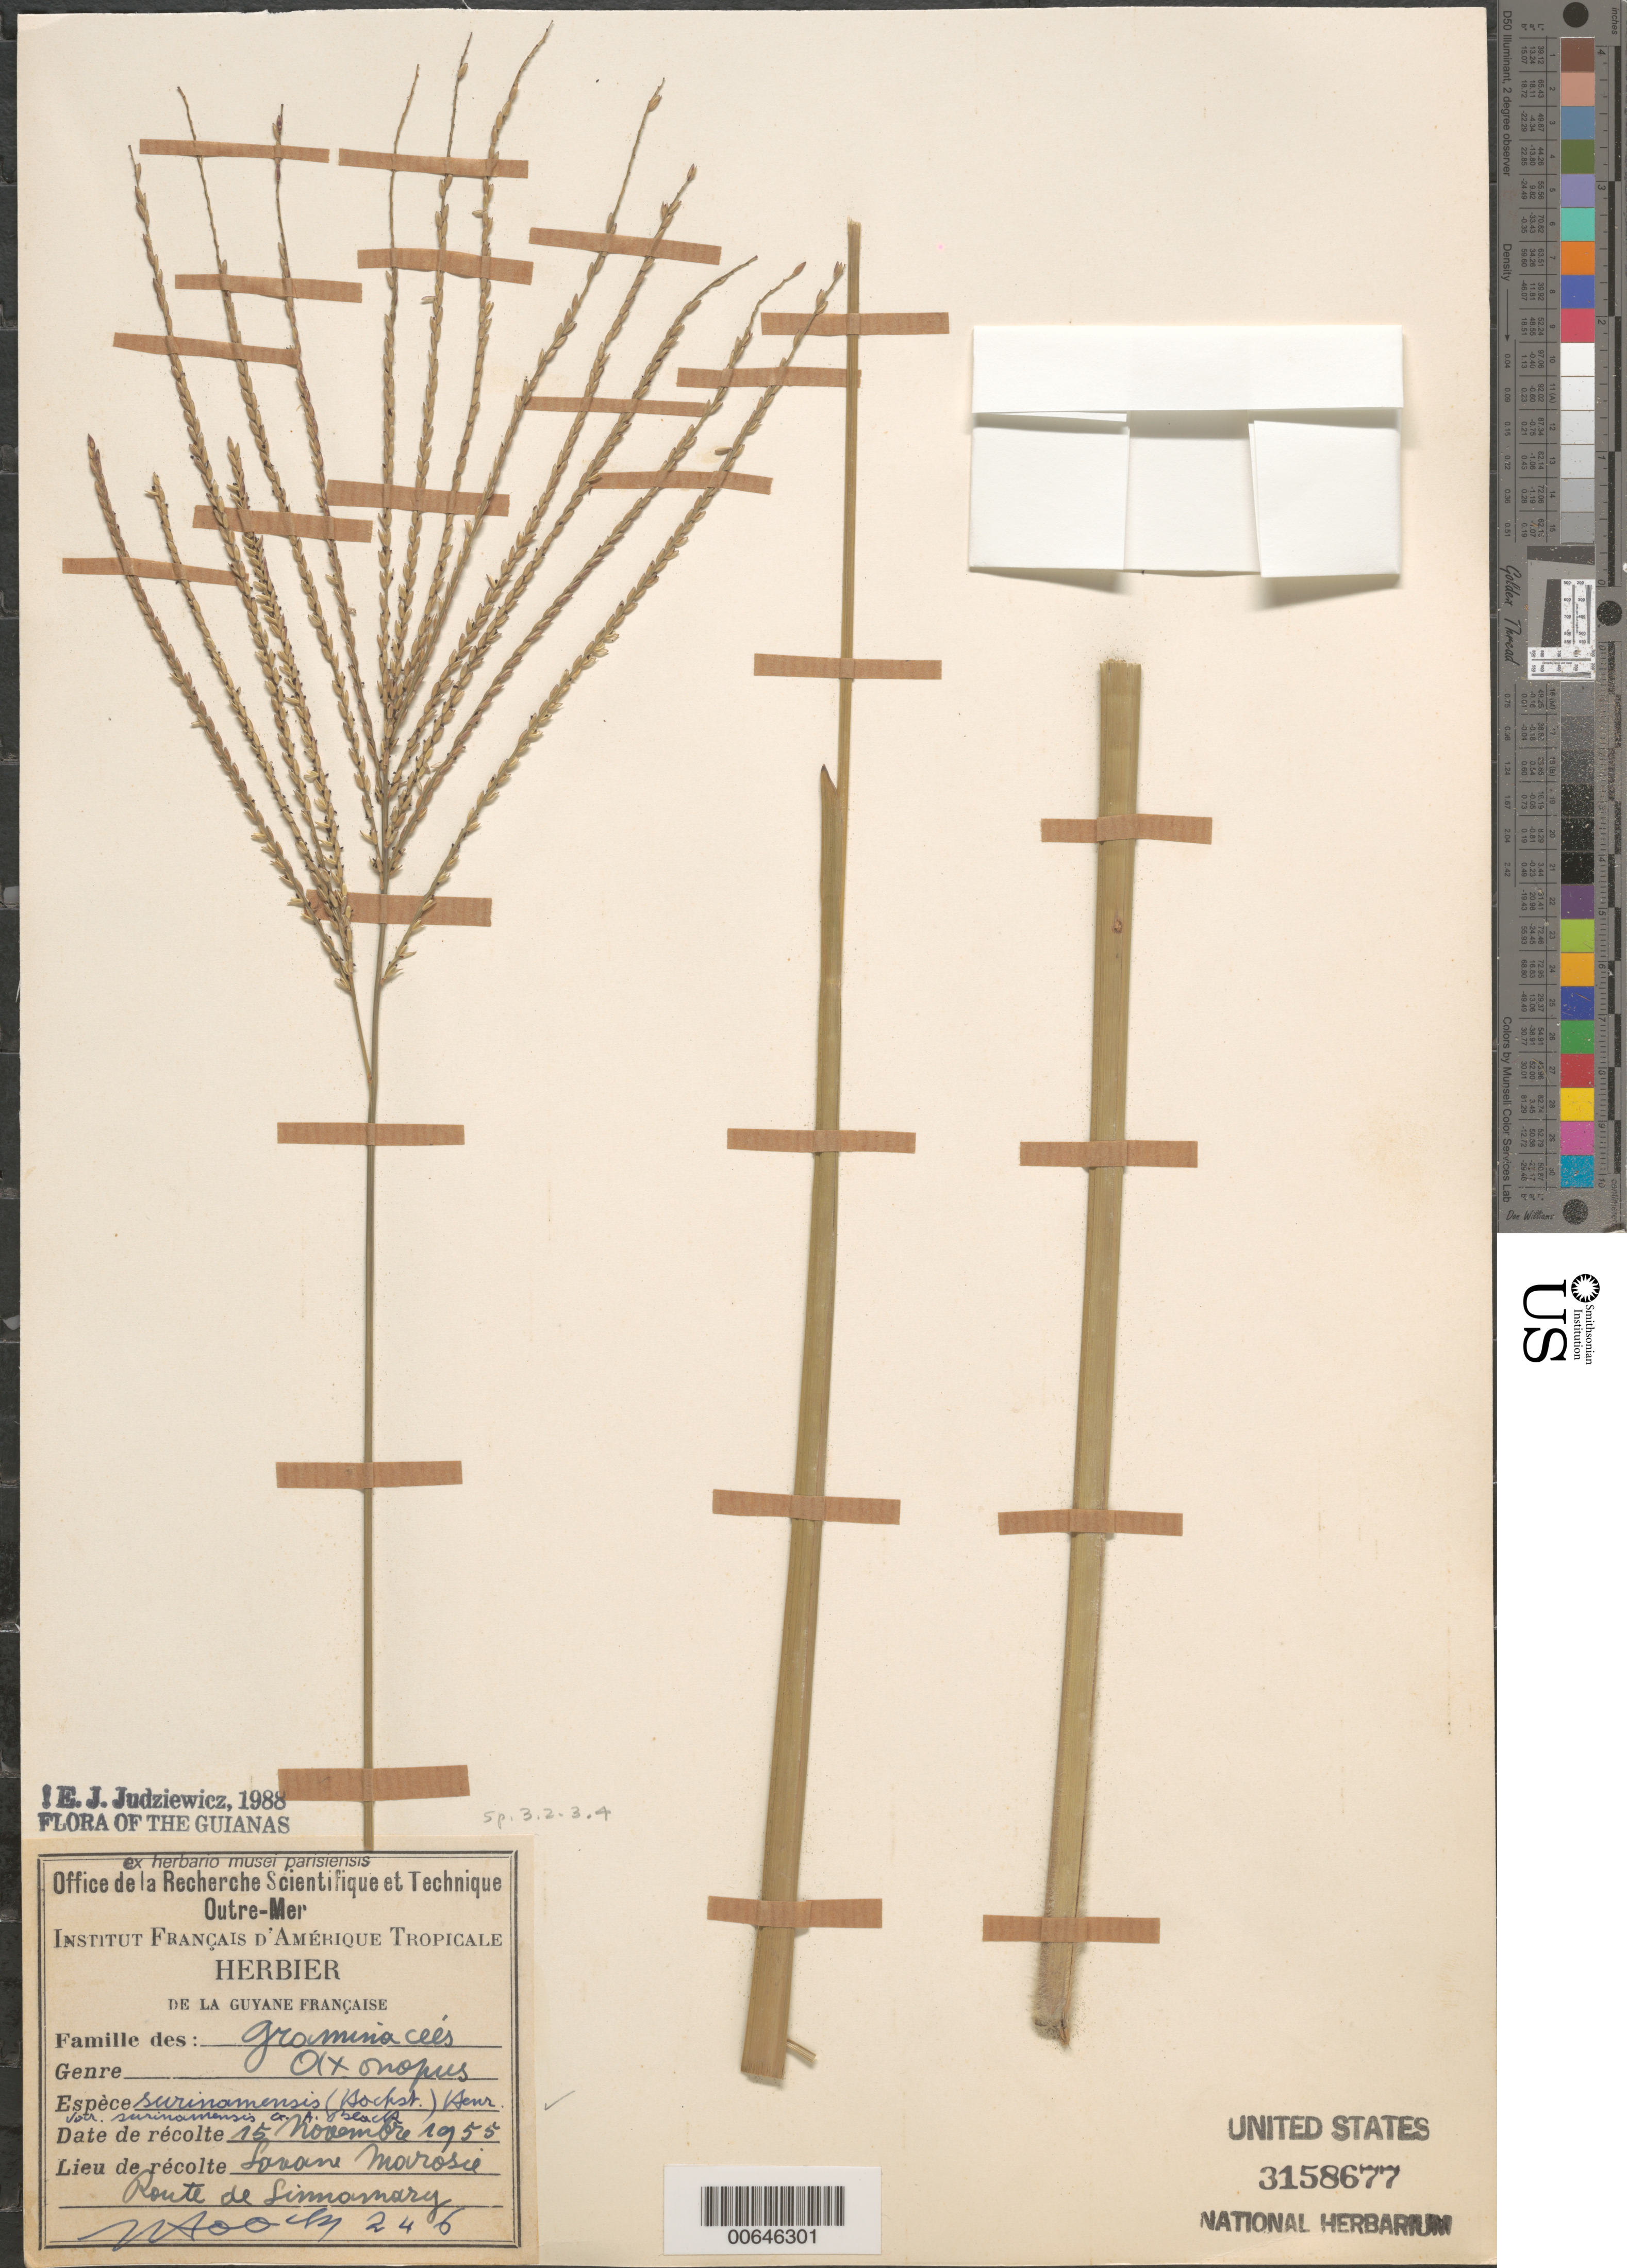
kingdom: Plantae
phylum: Tracheophyta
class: Liliopsida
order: Poales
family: Poaceae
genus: Axonopus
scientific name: Axonopus surinamensis var. surinamensis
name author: (Hochst. ex Steud.) Henr.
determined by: Judziewicz, E. J.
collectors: J. Hoock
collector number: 246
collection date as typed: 15-Nov-55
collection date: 1955-11-15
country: French Guiana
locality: Route de Sinnamary, Savane Morosie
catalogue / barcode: US 3158677